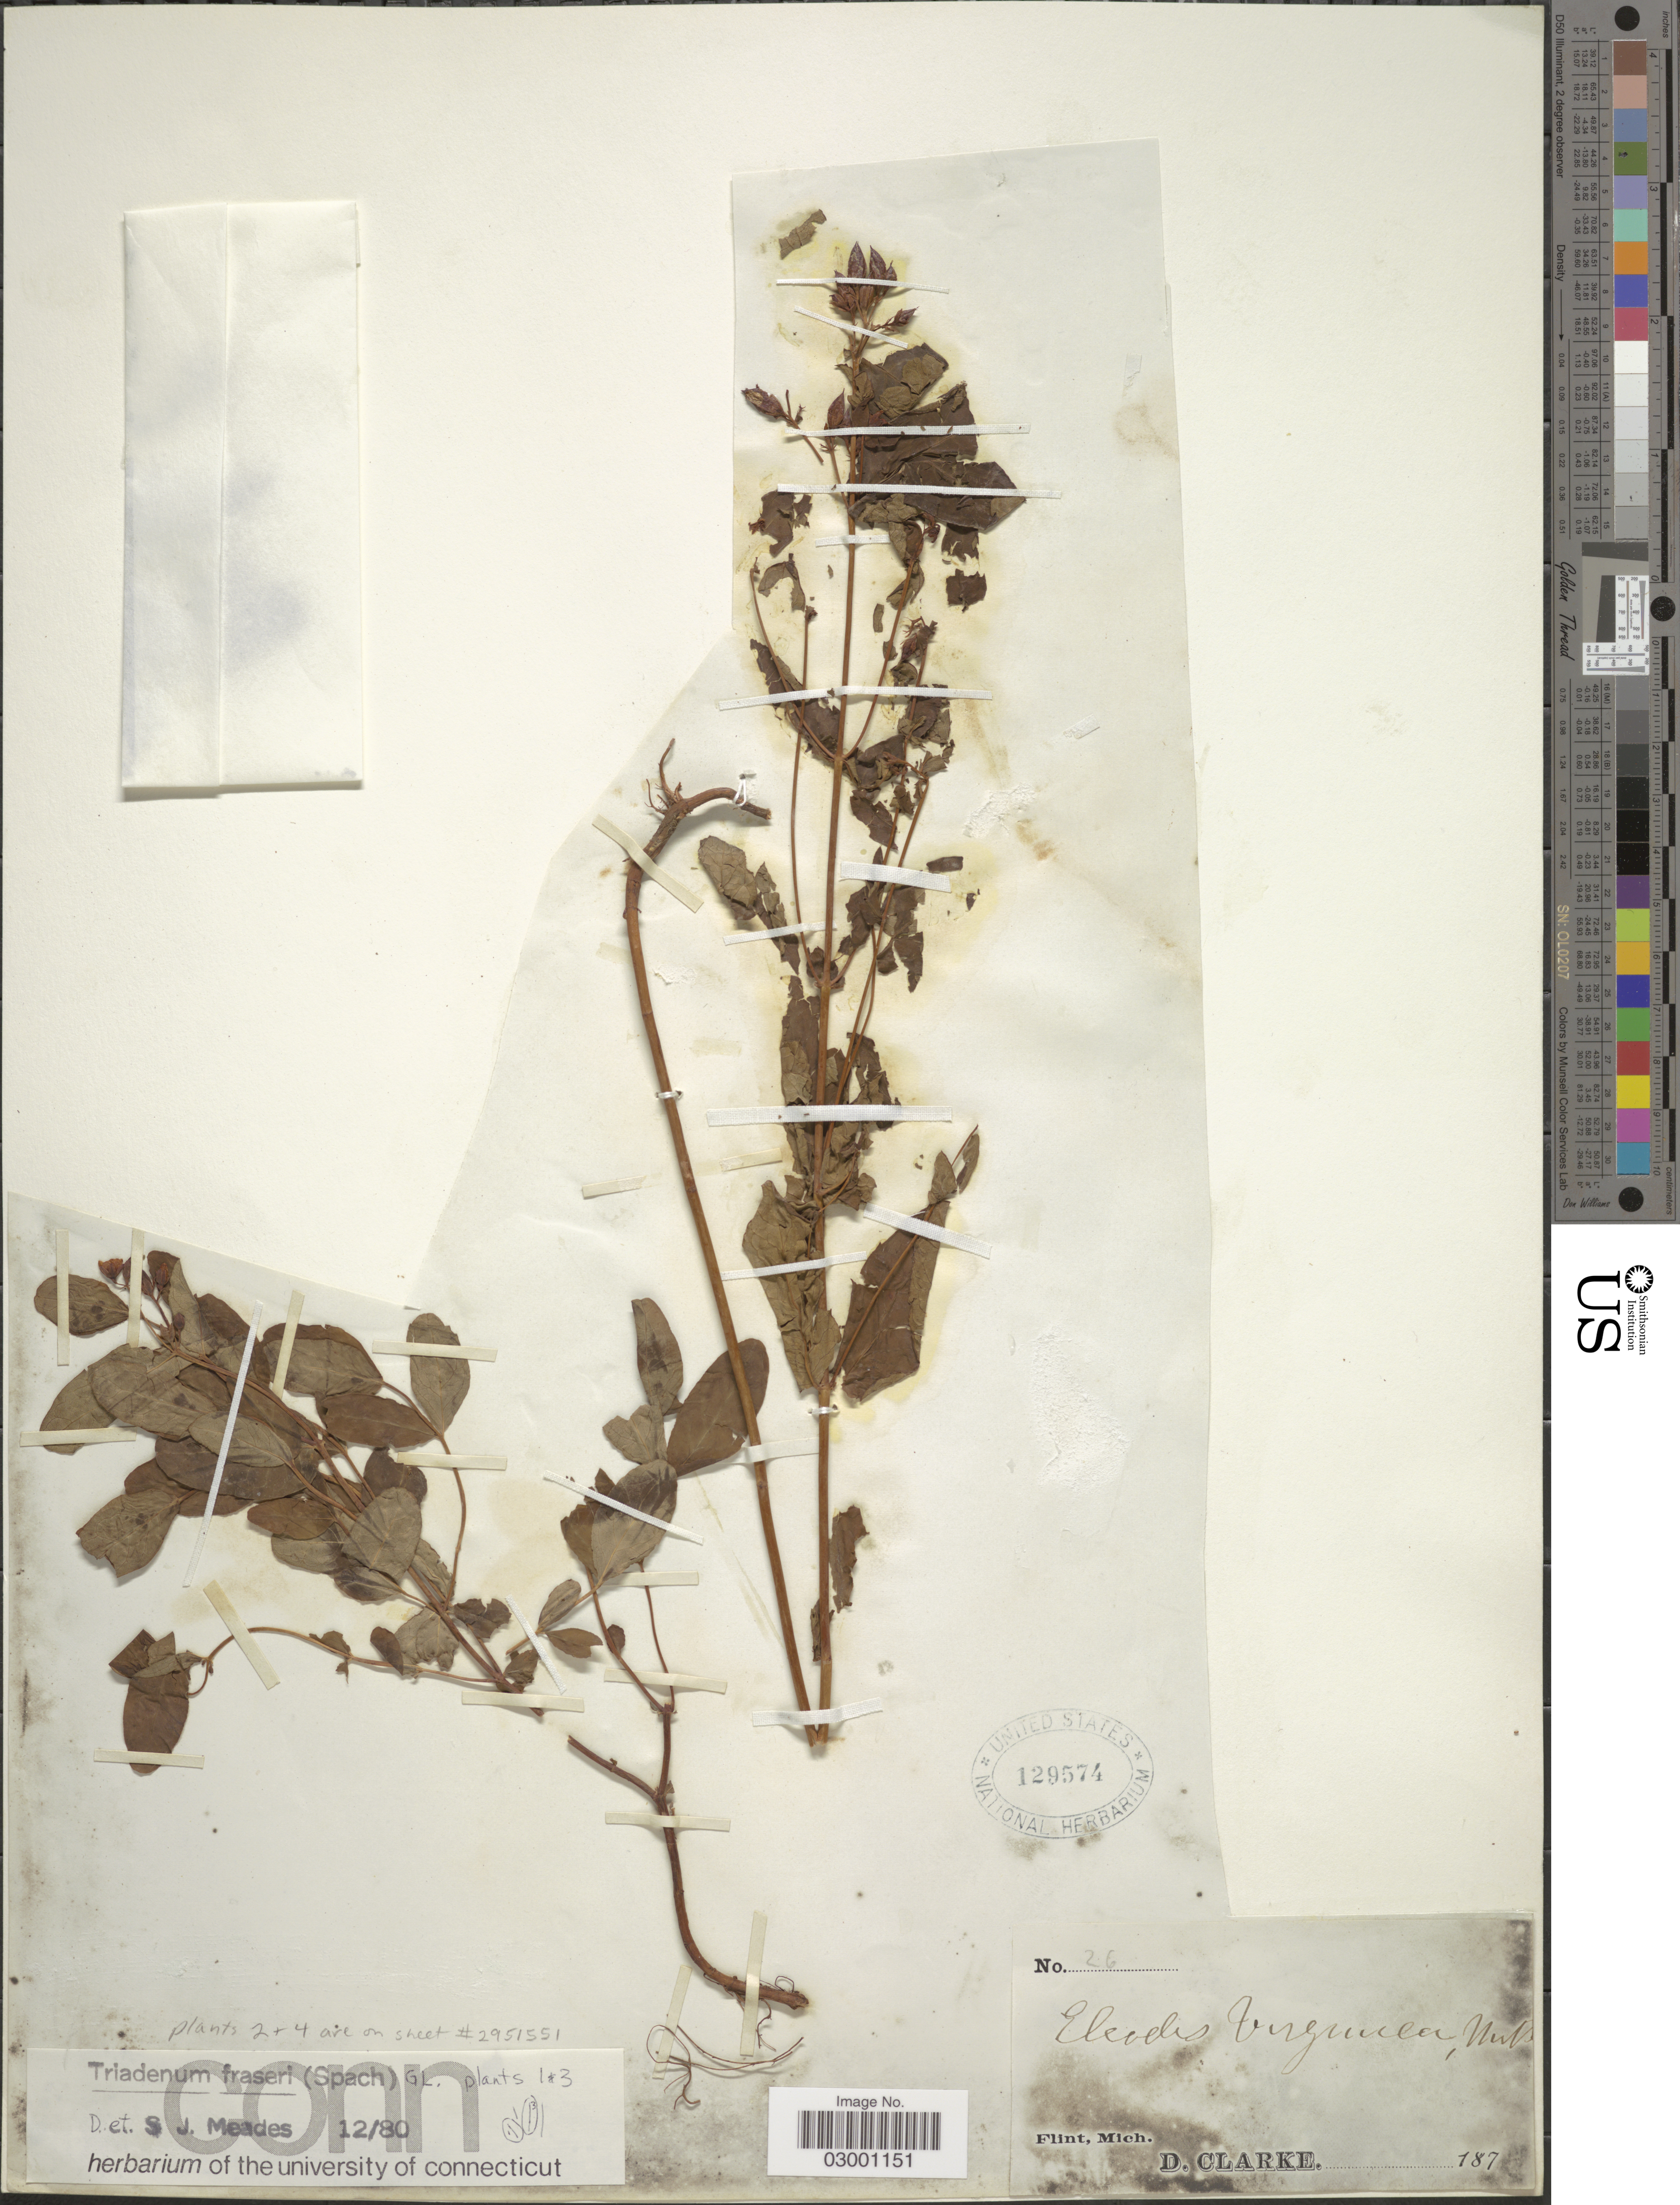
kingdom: Plantae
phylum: Tracheophyta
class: Magnoliopsida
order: Malpighiales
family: Hypericaceae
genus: Hypericum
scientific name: Hypericum fraseri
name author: Steud.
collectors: D. Clarke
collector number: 26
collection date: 1870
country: United States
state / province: Michigan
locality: Flint, Mich.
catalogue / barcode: US 129574